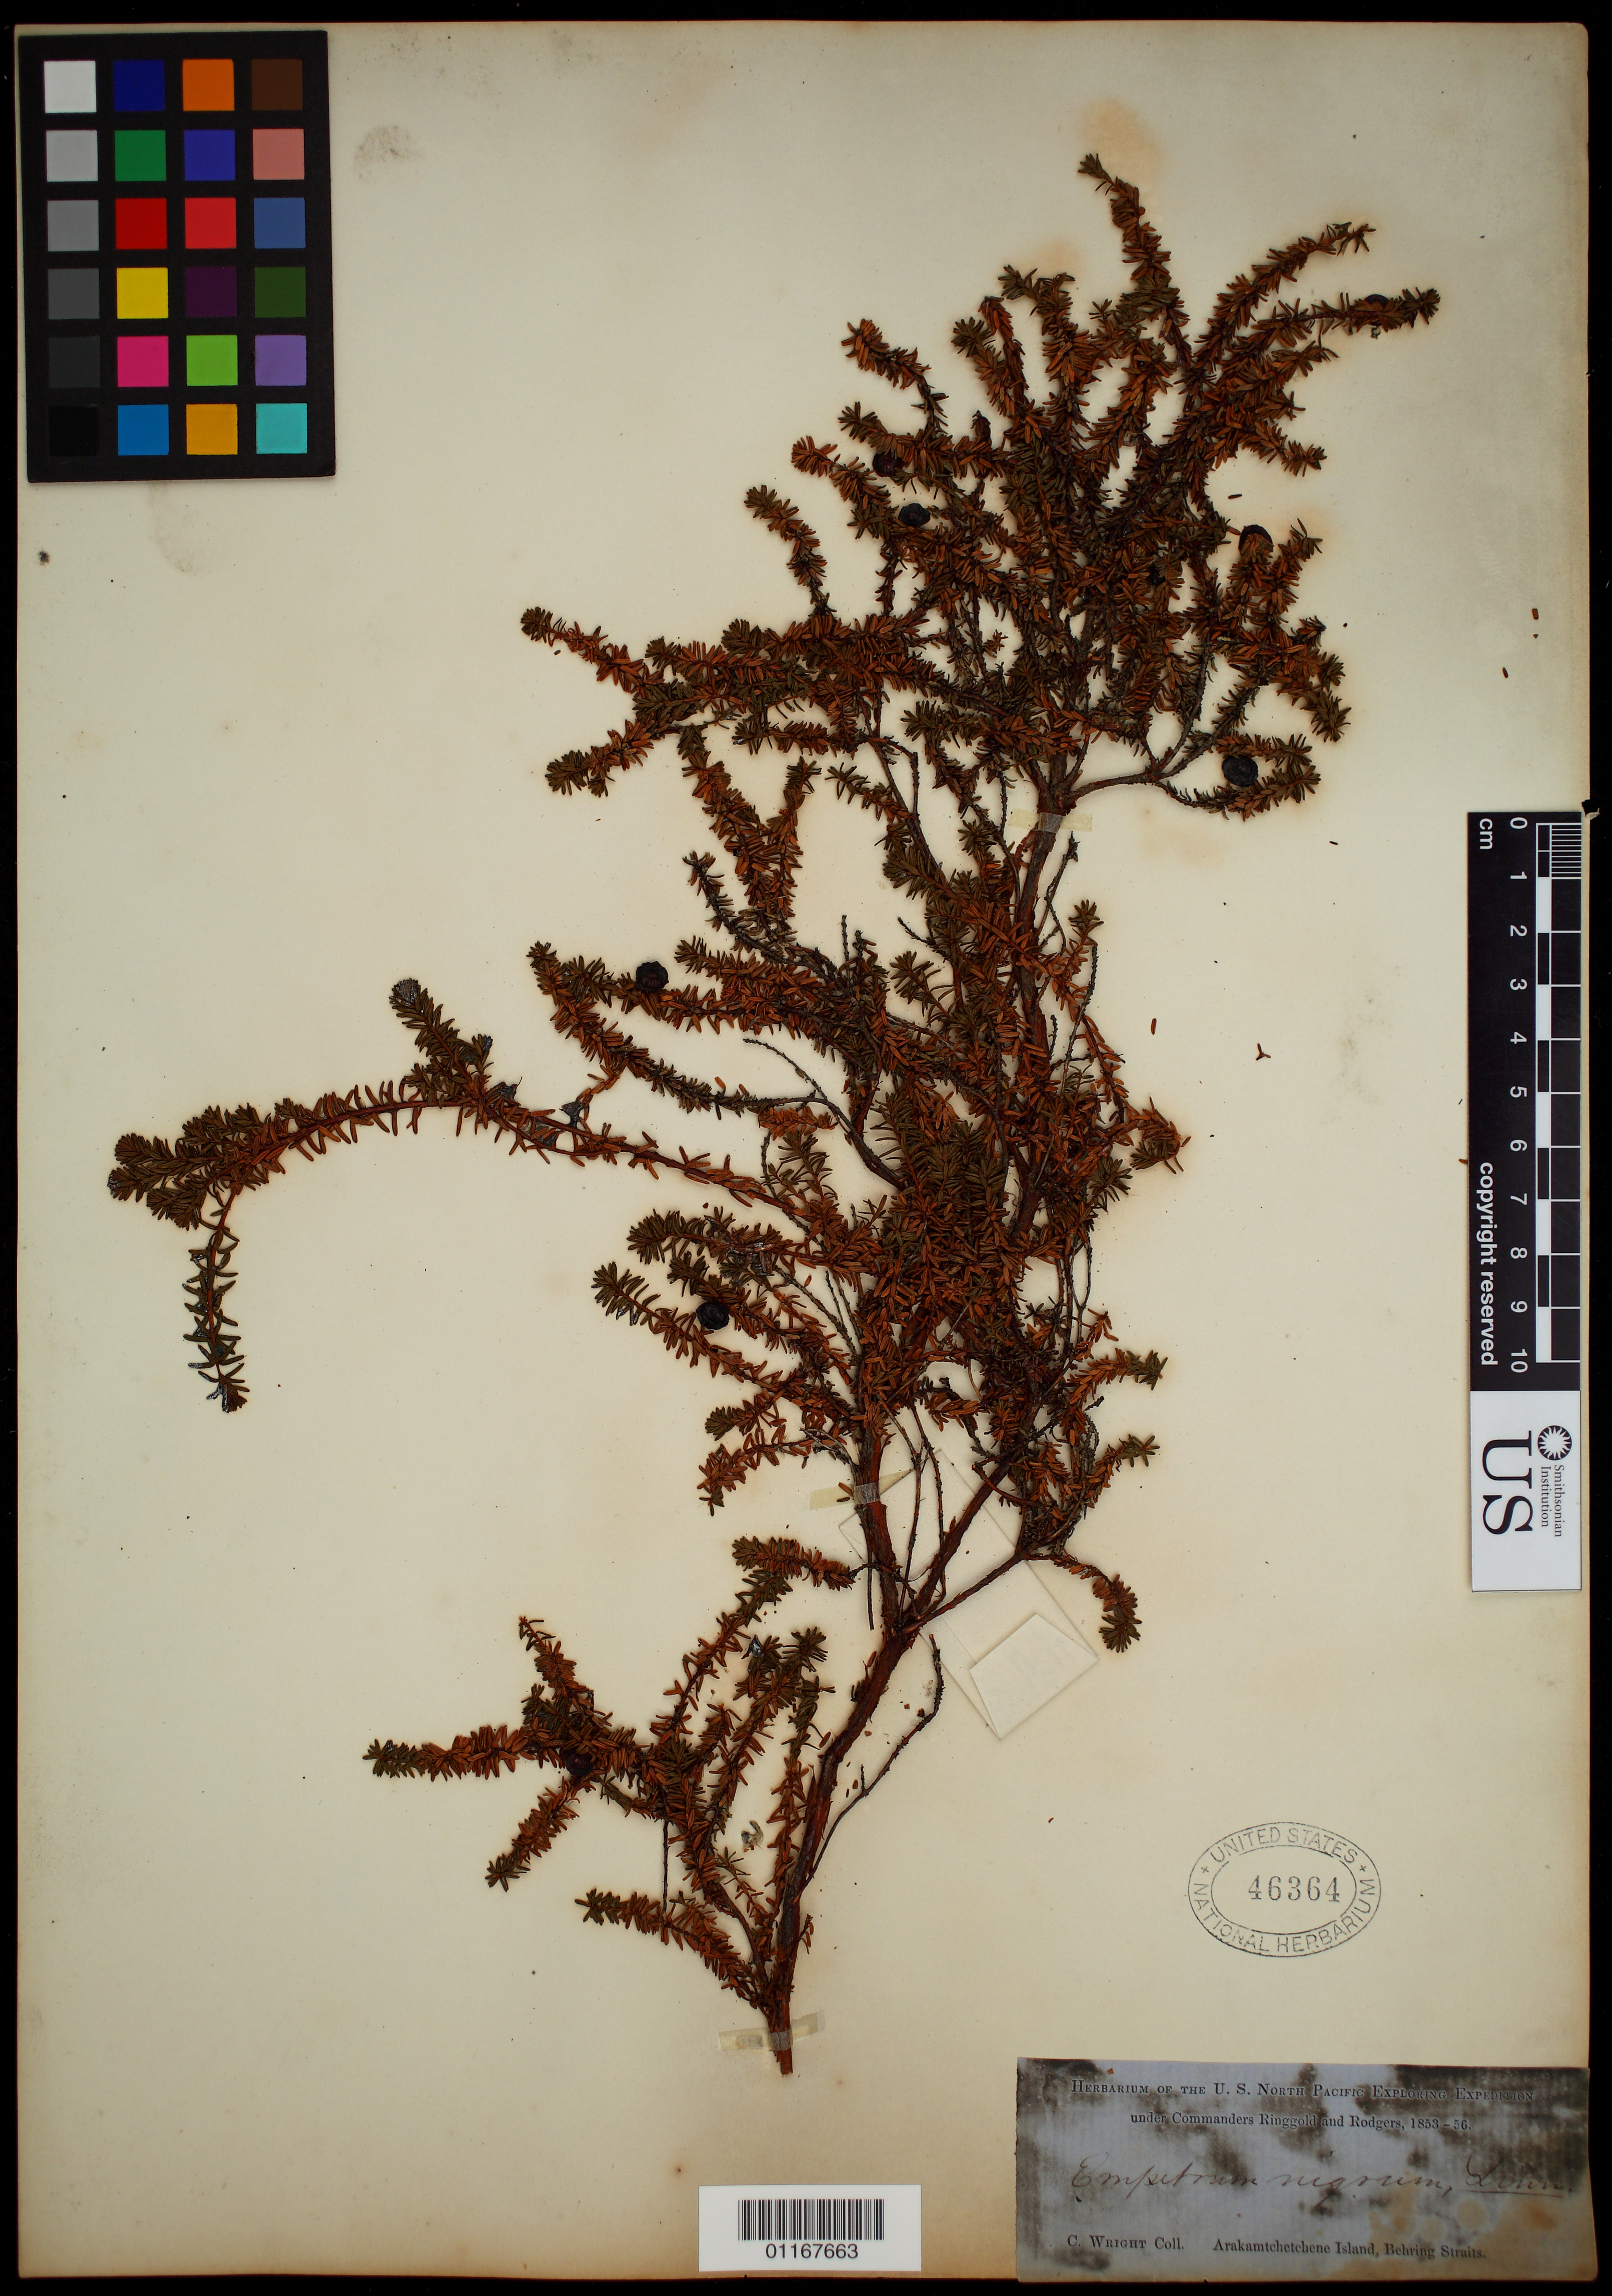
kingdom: Plantae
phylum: Tracheophyta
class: Magnoliopsida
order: Ericales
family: Ericaceae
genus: Empetrum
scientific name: Empetrum nigrum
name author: L.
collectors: C. Wright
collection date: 1853/1856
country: Russian Federation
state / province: Chukotka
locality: Arakamtchetchene I. Bering Straits.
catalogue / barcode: US 46364